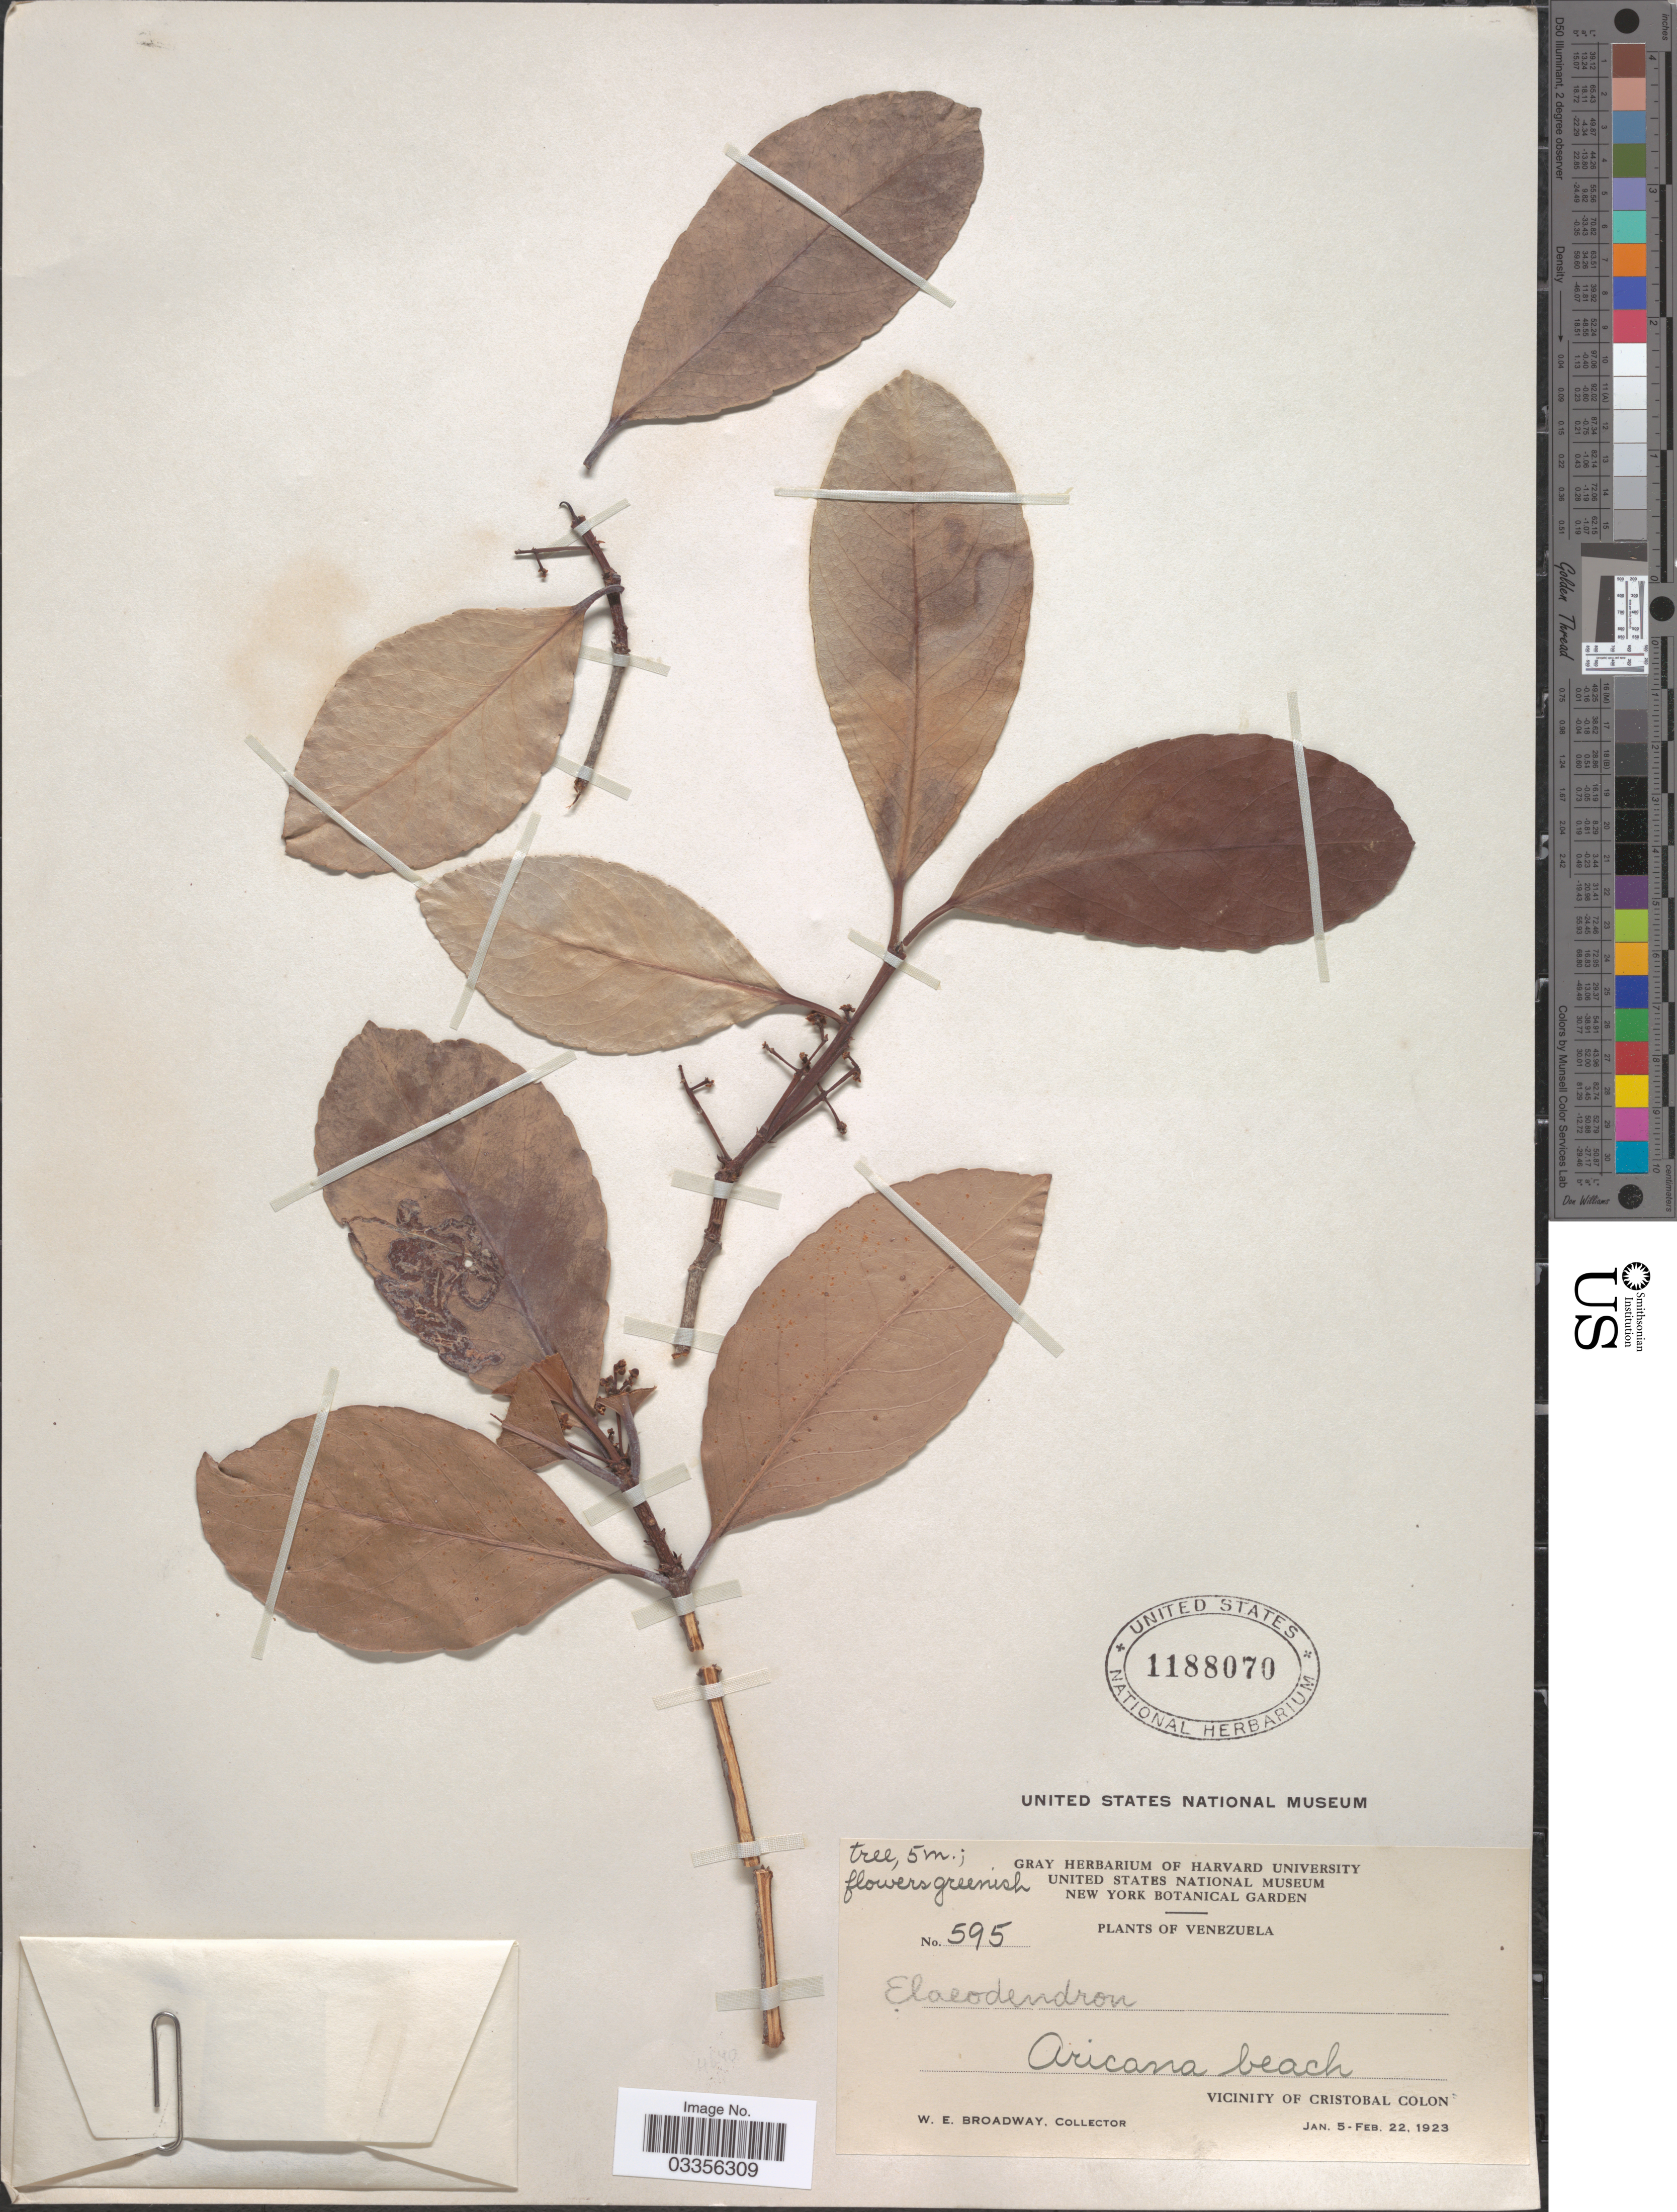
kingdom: Plantae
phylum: Tracheophyta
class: Magnoliopsida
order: Celastrales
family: Celastraceae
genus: Elaeodendron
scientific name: Elaeodendron xylocarpum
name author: (Vent.) DC.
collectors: W. E. Broadway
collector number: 595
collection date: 1923-01-05/1923-02-22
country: Venezuela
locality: Aricana beach. Vicinity of Cristobal Colon.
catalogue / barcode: US 1188070